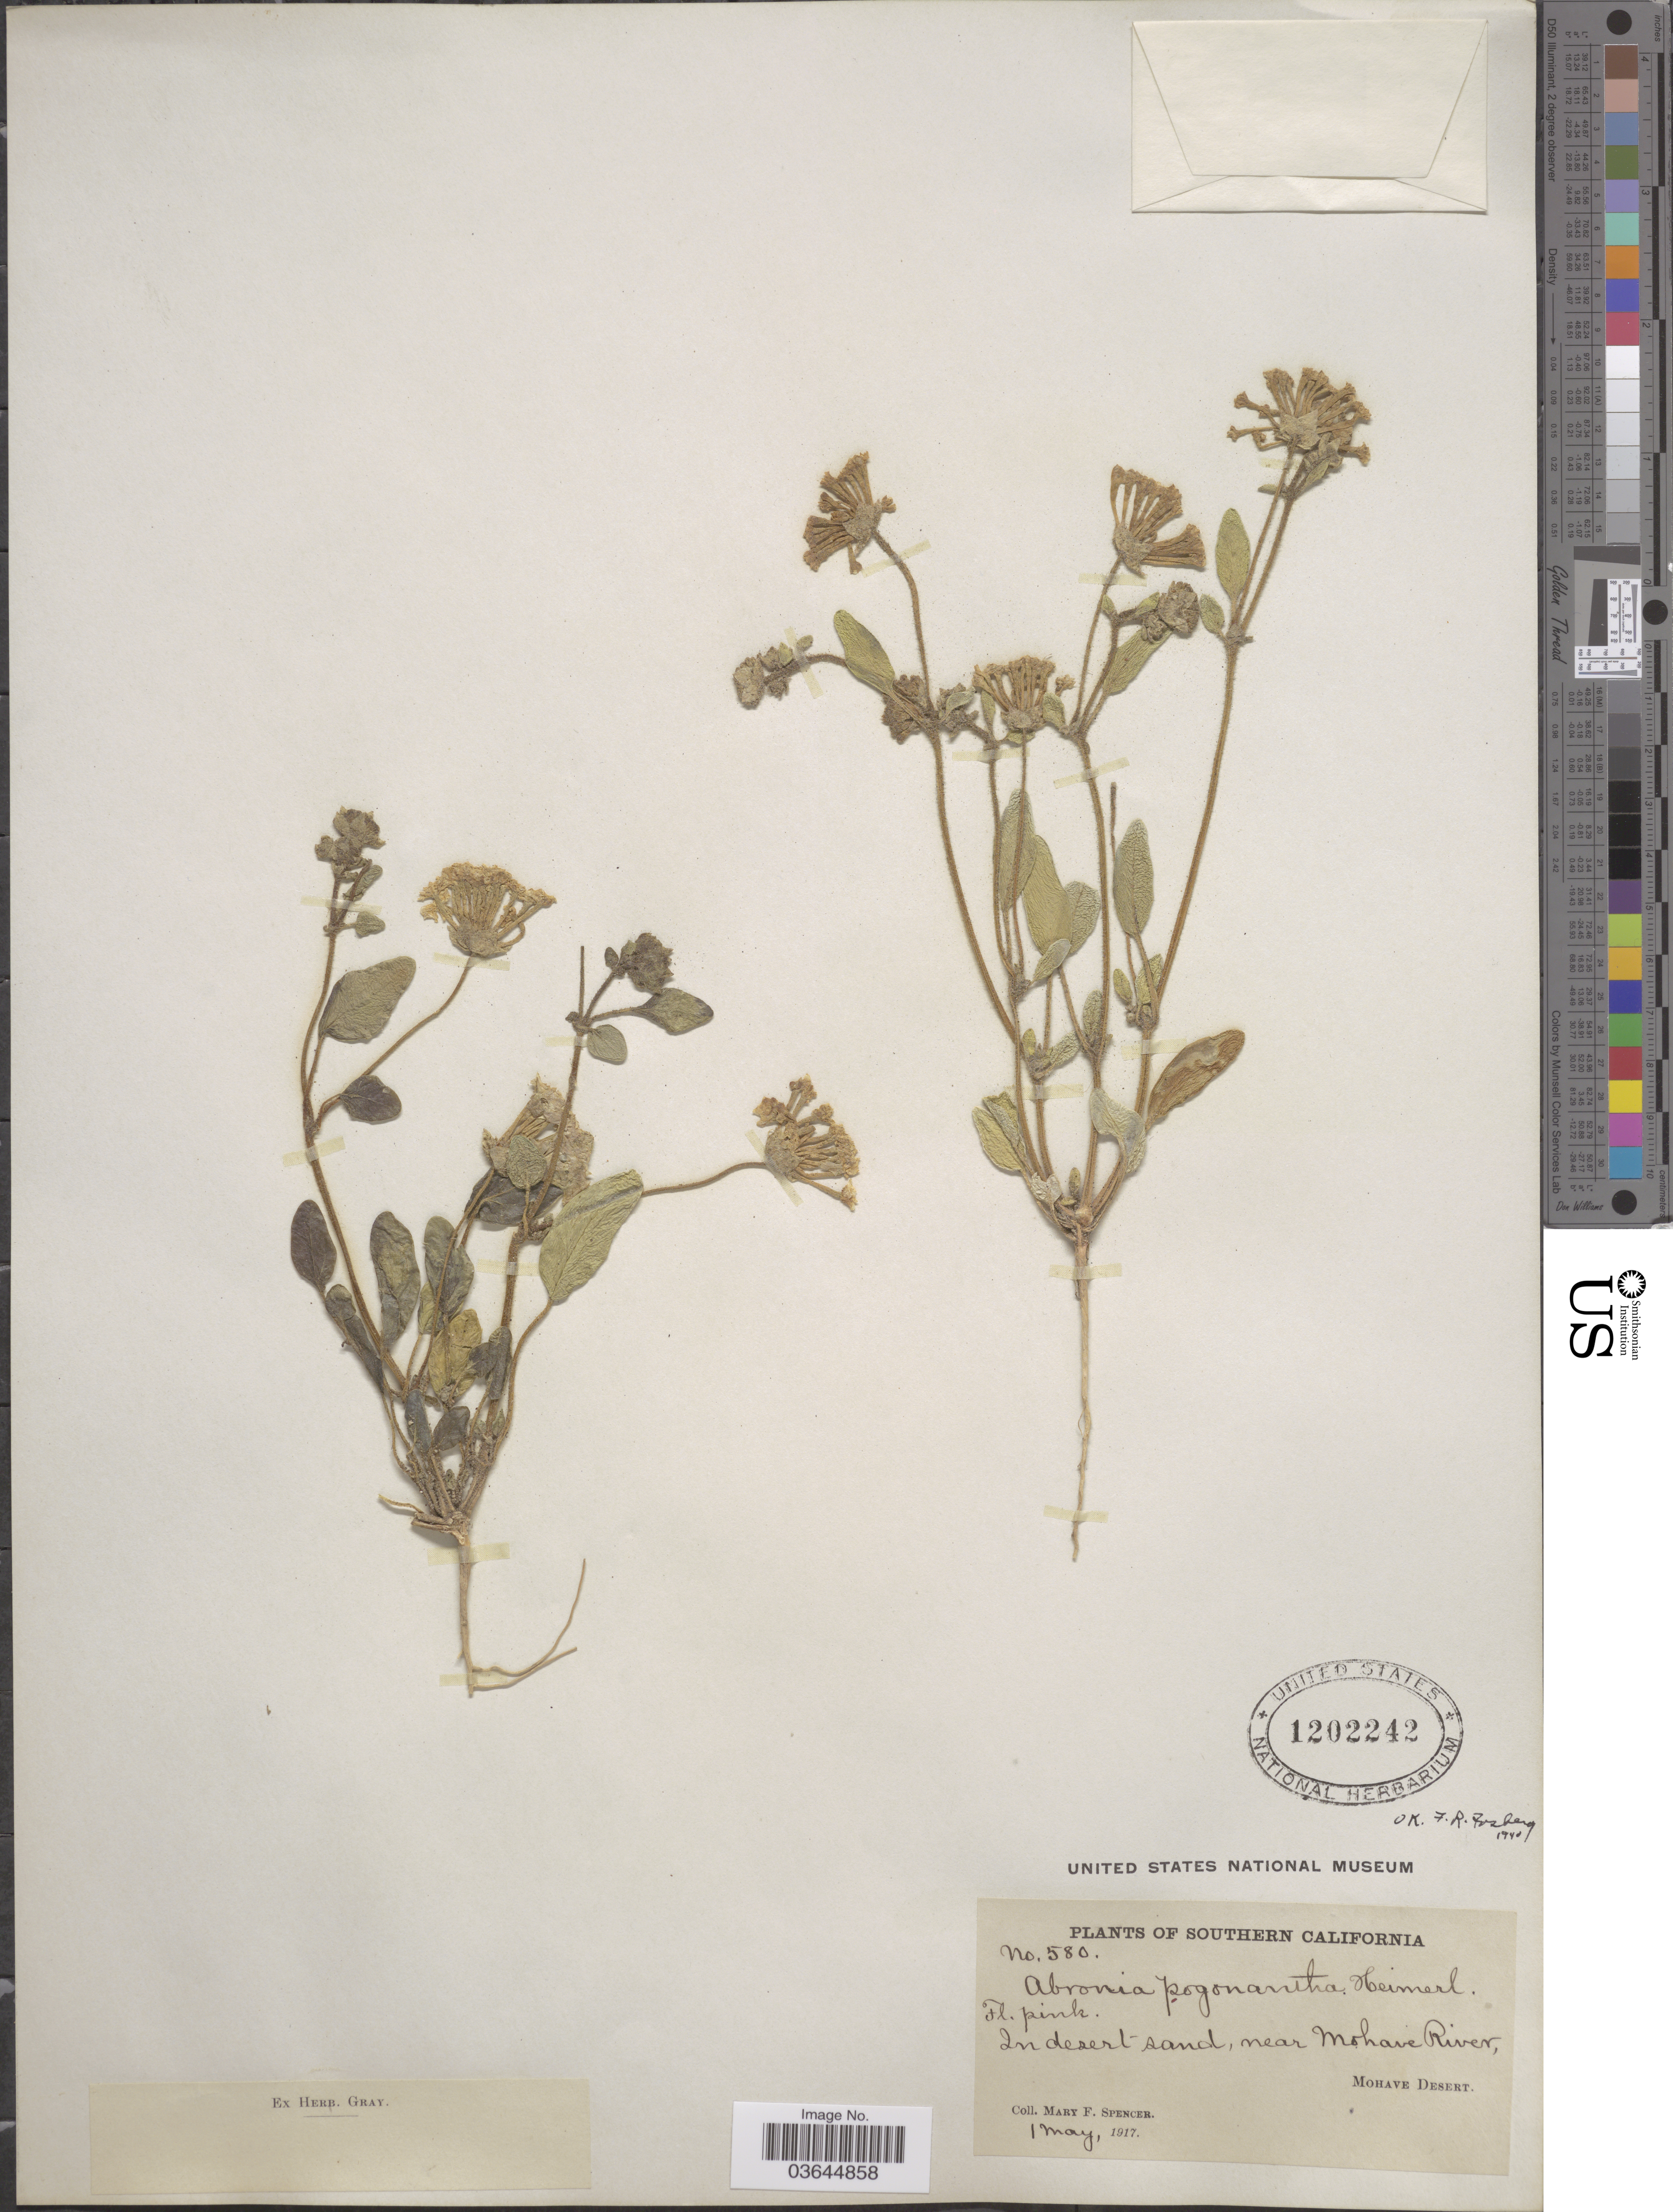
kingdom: Plantae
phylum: Tracheophyta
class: Magnoliopsida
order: Caryophyllales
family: Nyctaginaceae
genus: Abronia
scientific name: Abronia pogonantha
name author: Heimerl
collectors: M. Spencer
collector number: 580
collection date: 1917-05-01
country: United States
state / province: California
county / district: Kern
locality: Southern California. In desert sand, near Mohave River. Mohave Desert.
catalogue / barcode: US 1202242